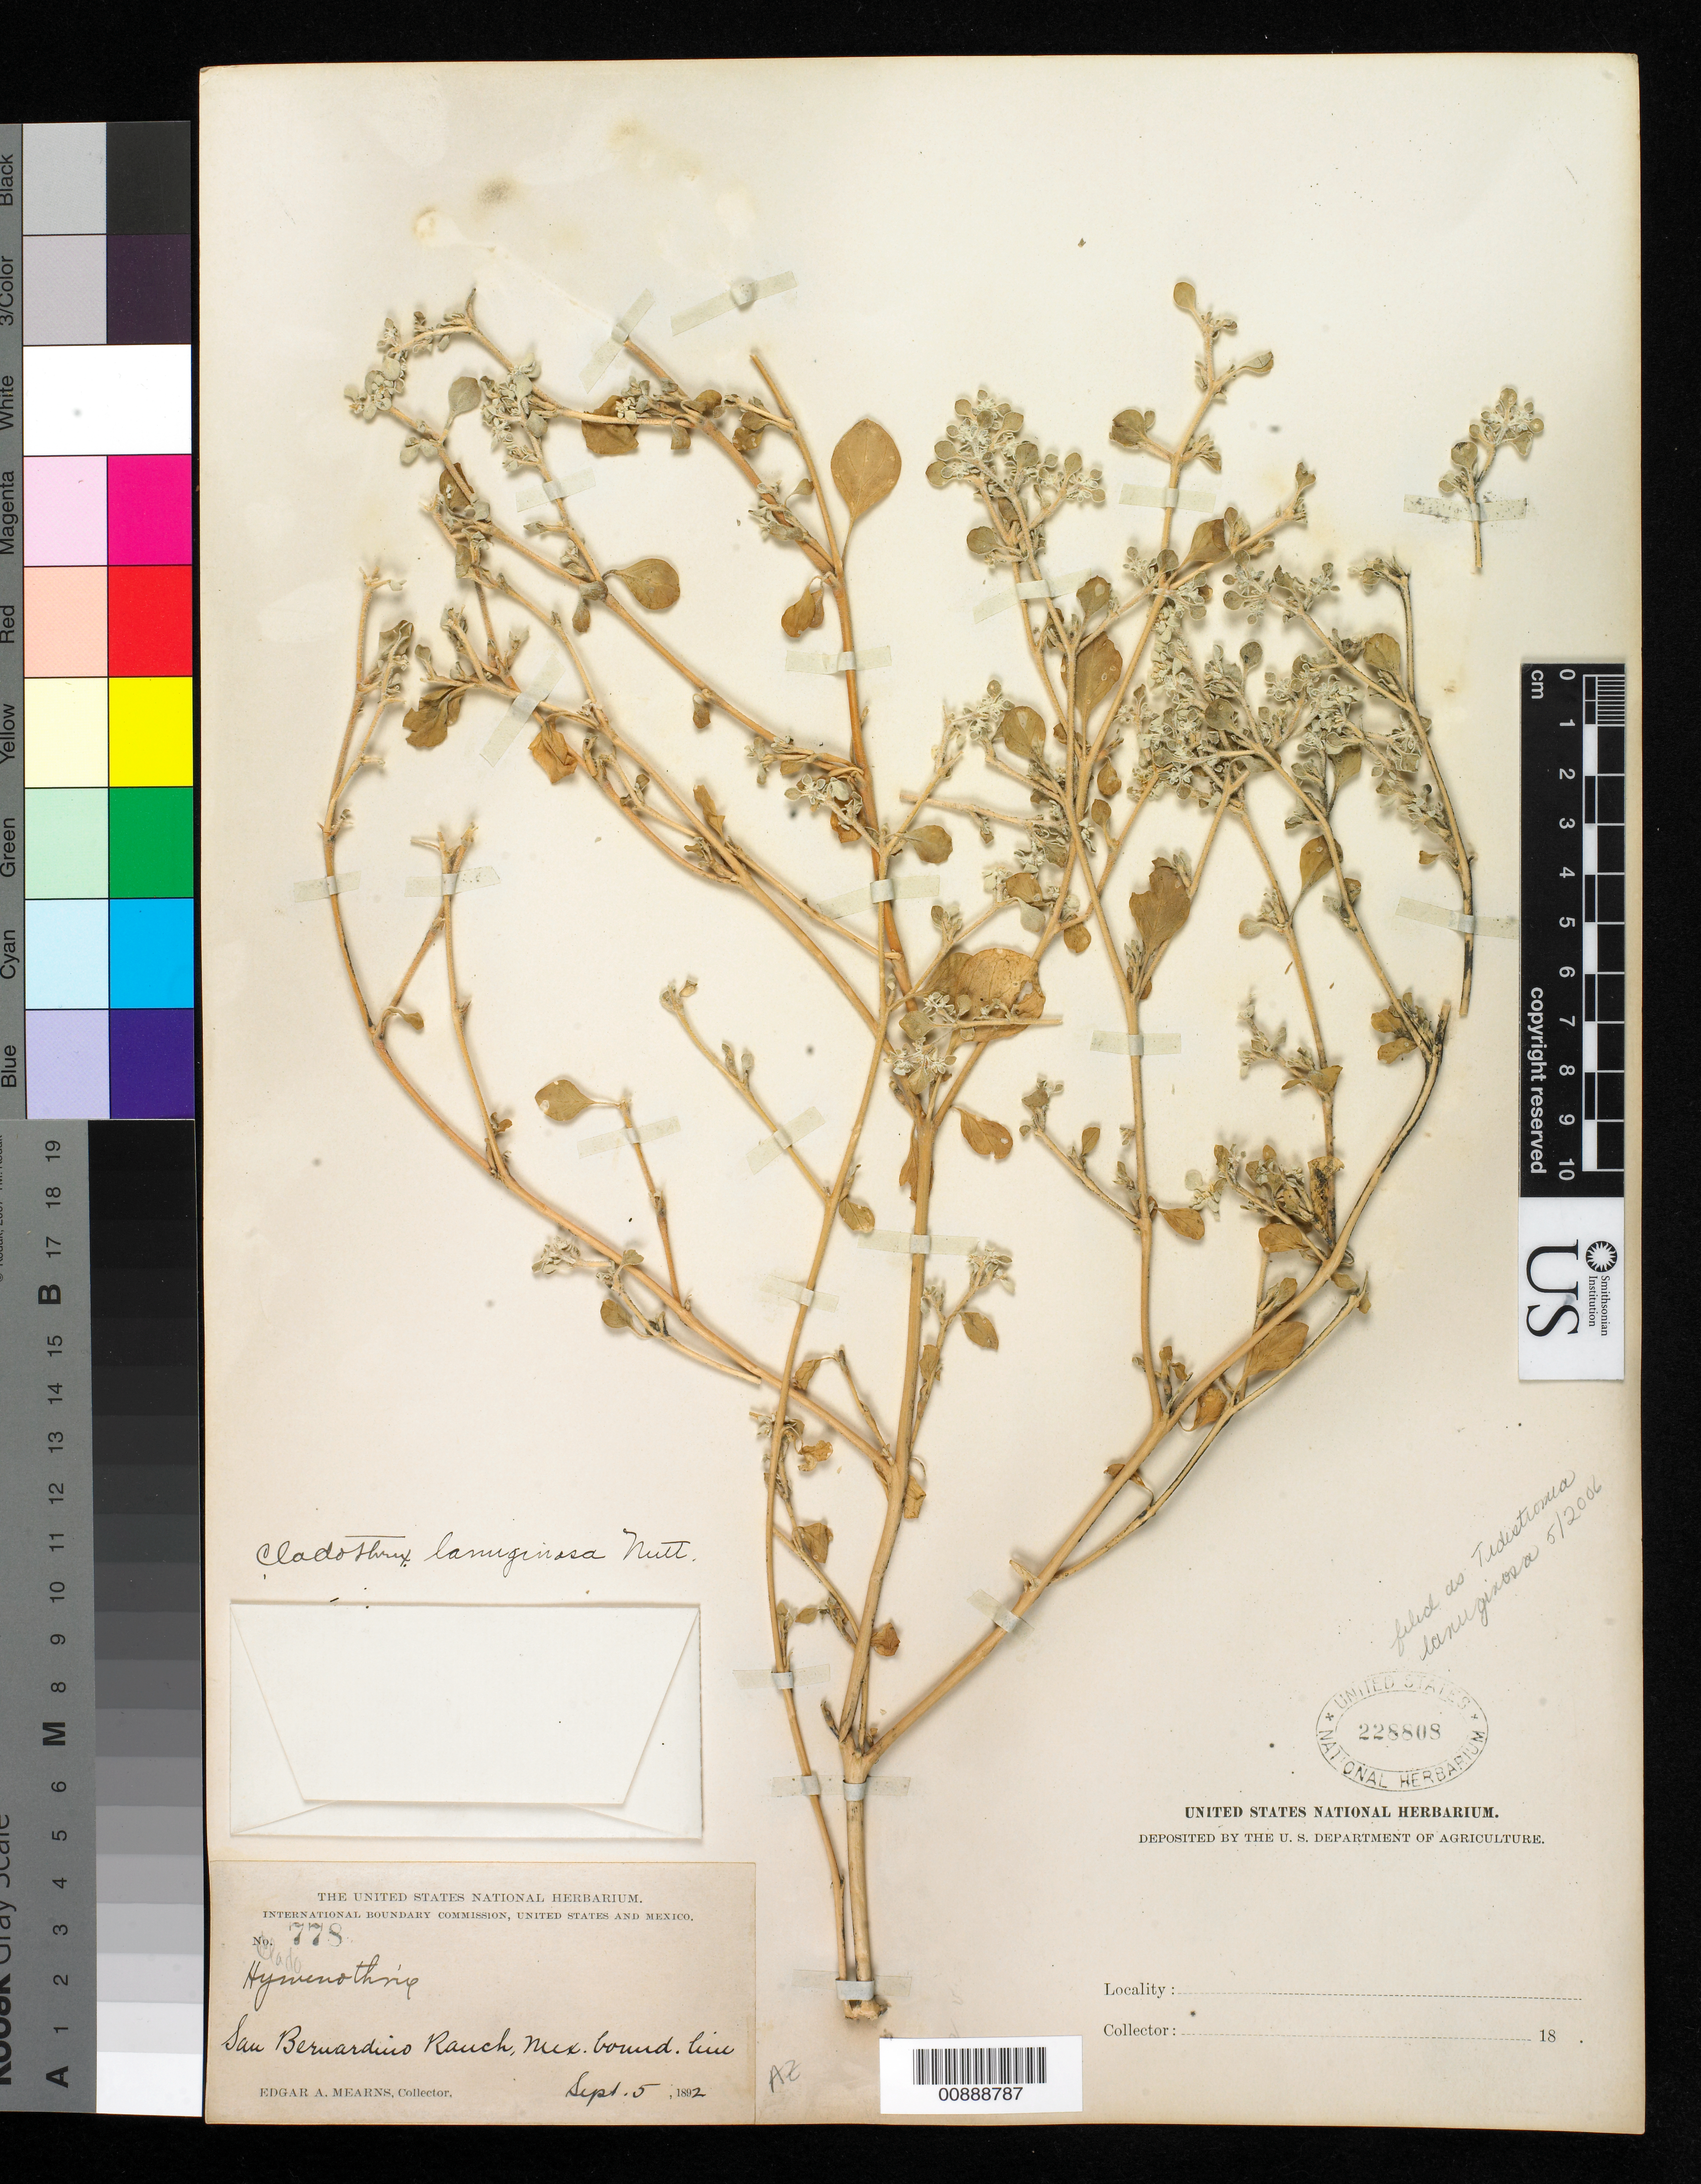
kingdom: Plantae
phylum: Tracheophyta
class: Magnoliopsida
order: Caryophyllales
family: Amaranthaceae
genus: Tidestromia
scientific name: Tidestromia lanuginosa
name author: (Nutt.) Standl.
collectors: E. A. Mearns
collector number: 778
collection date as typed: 05 Sep 1892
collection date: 1892-09-05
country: United States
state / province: Arizona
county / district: Cochise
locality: San Bernardino Ranch, Mexican Boundary Line.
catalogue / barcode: US 228808